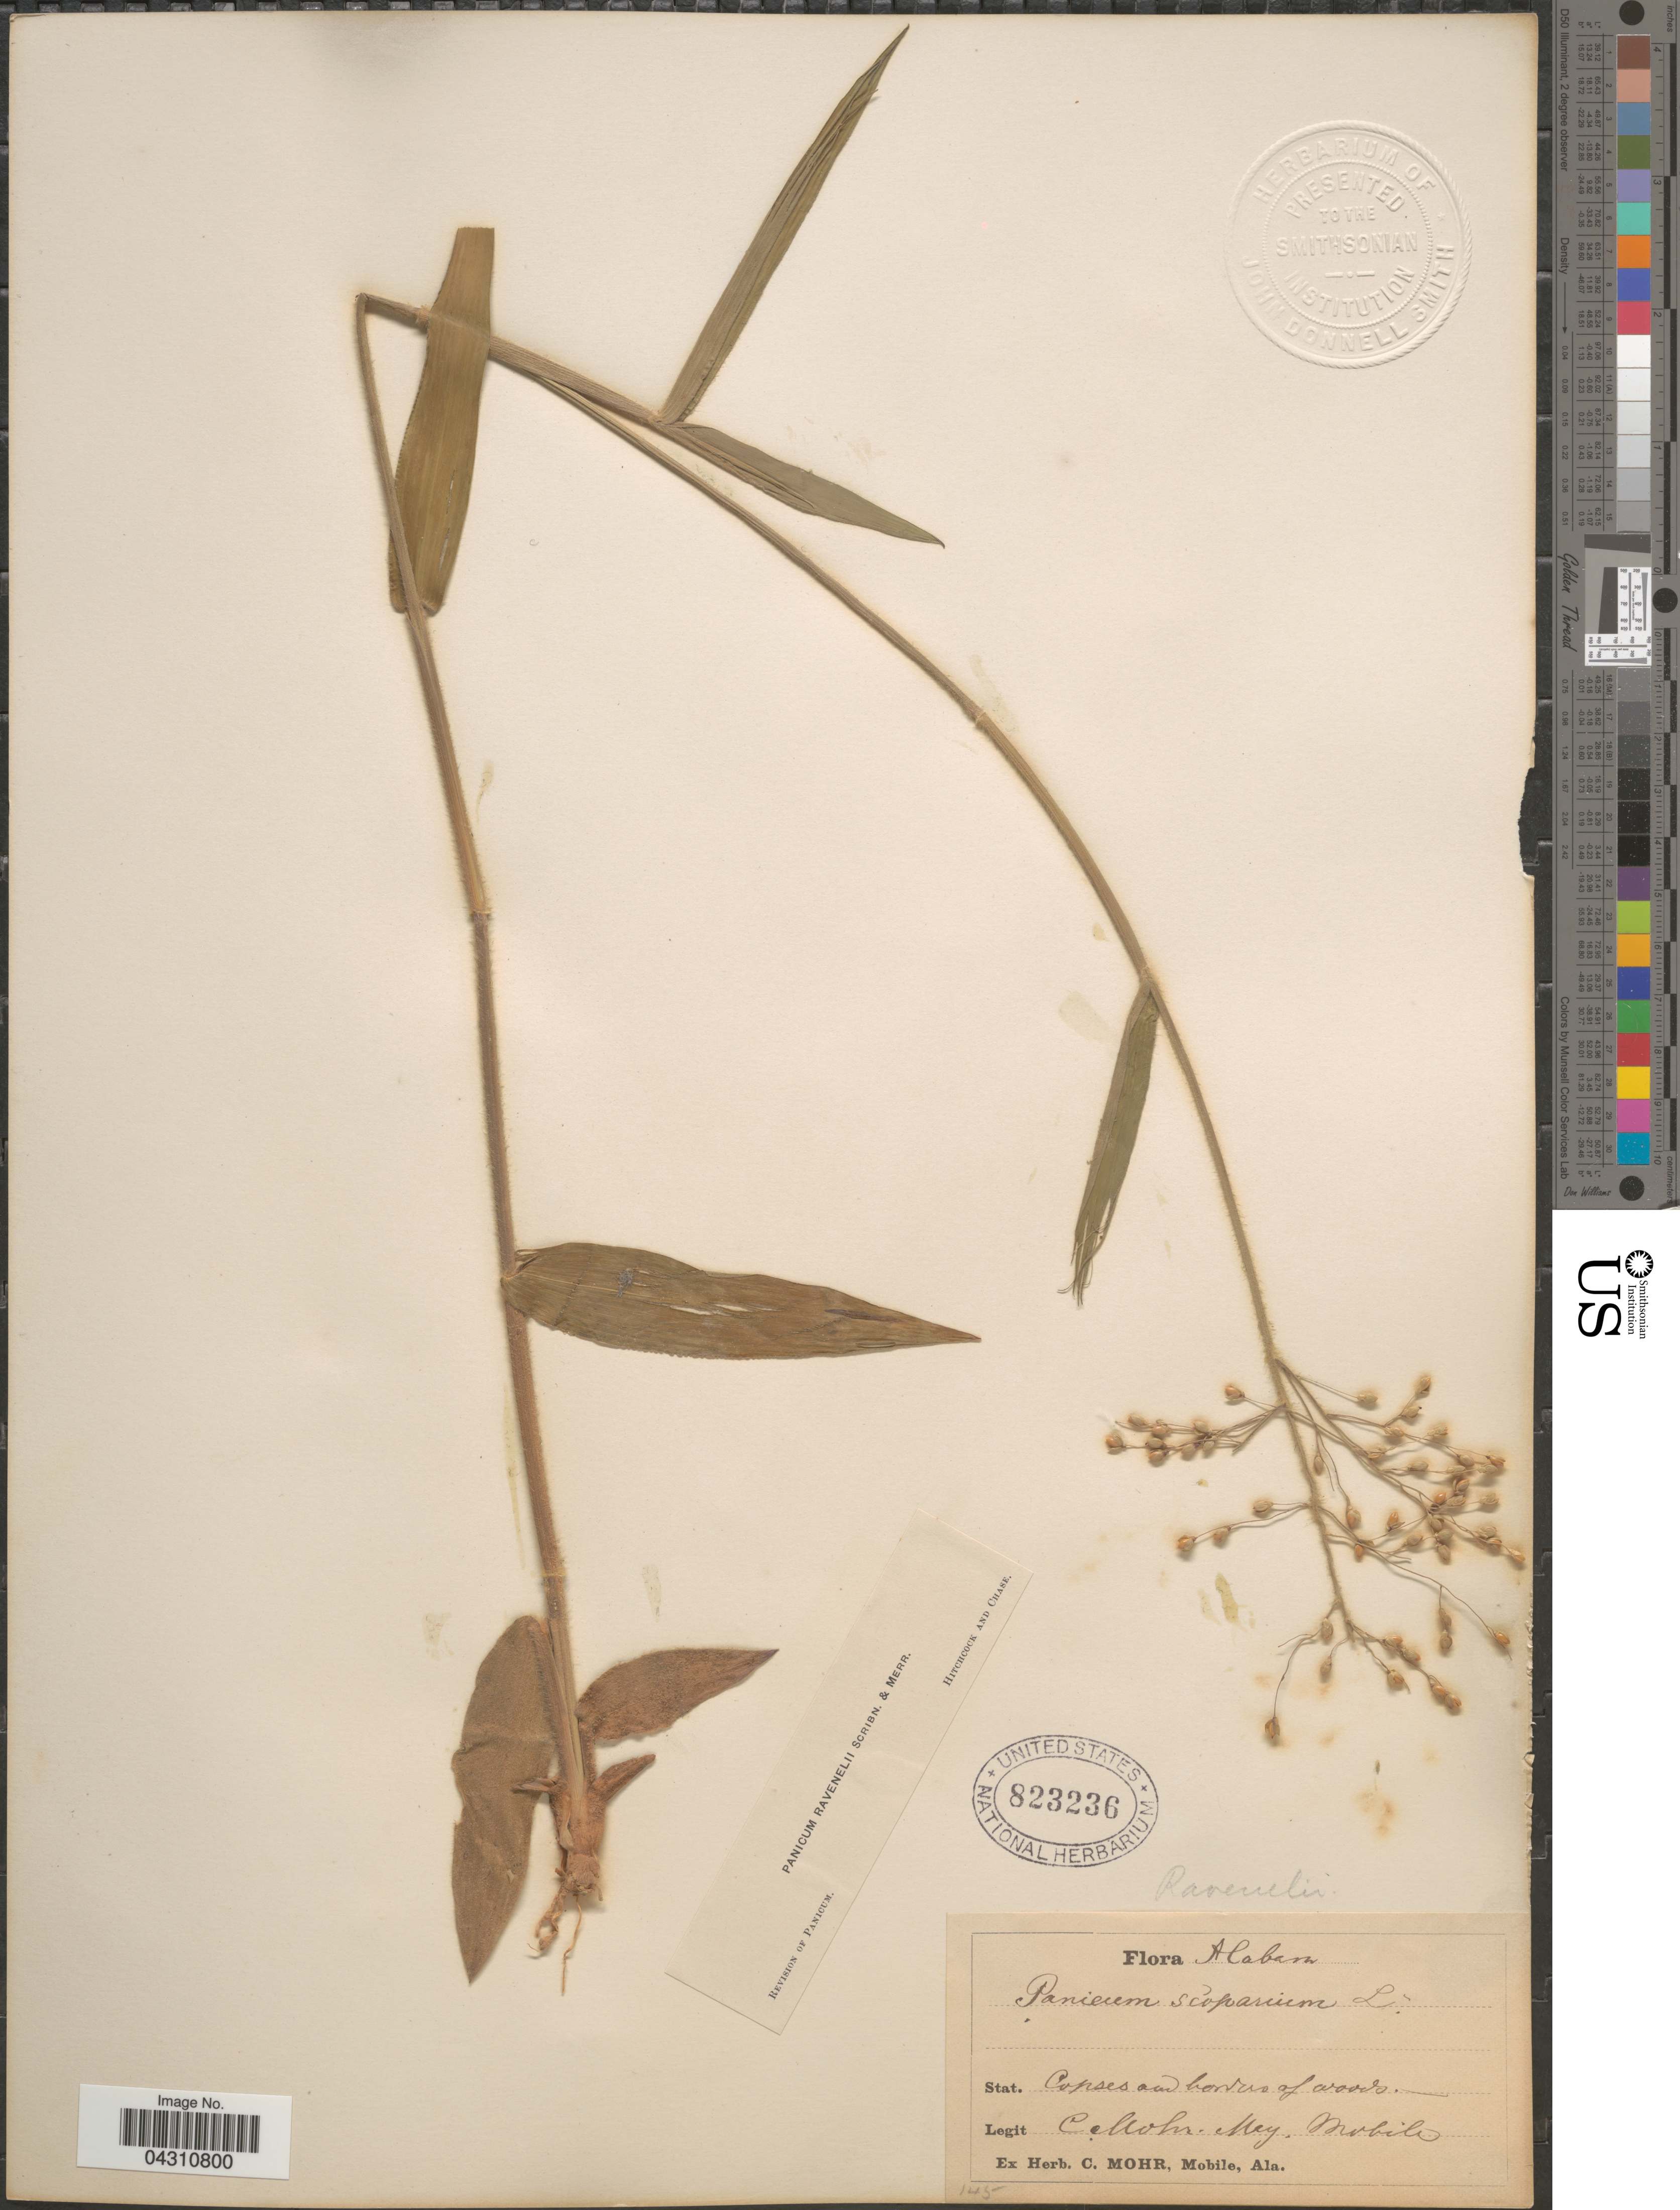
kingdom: Plantae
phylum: Tracheophyta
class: Liliopsida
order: Poales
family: Poaceae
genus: Dichanthelium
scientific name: Dichanthelium ravenelii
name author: (Scribn. & Merr.) Gould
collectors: C. T. Mohr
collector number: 145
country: United States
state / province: Alabama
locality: Mobile.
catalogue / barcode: US 823236